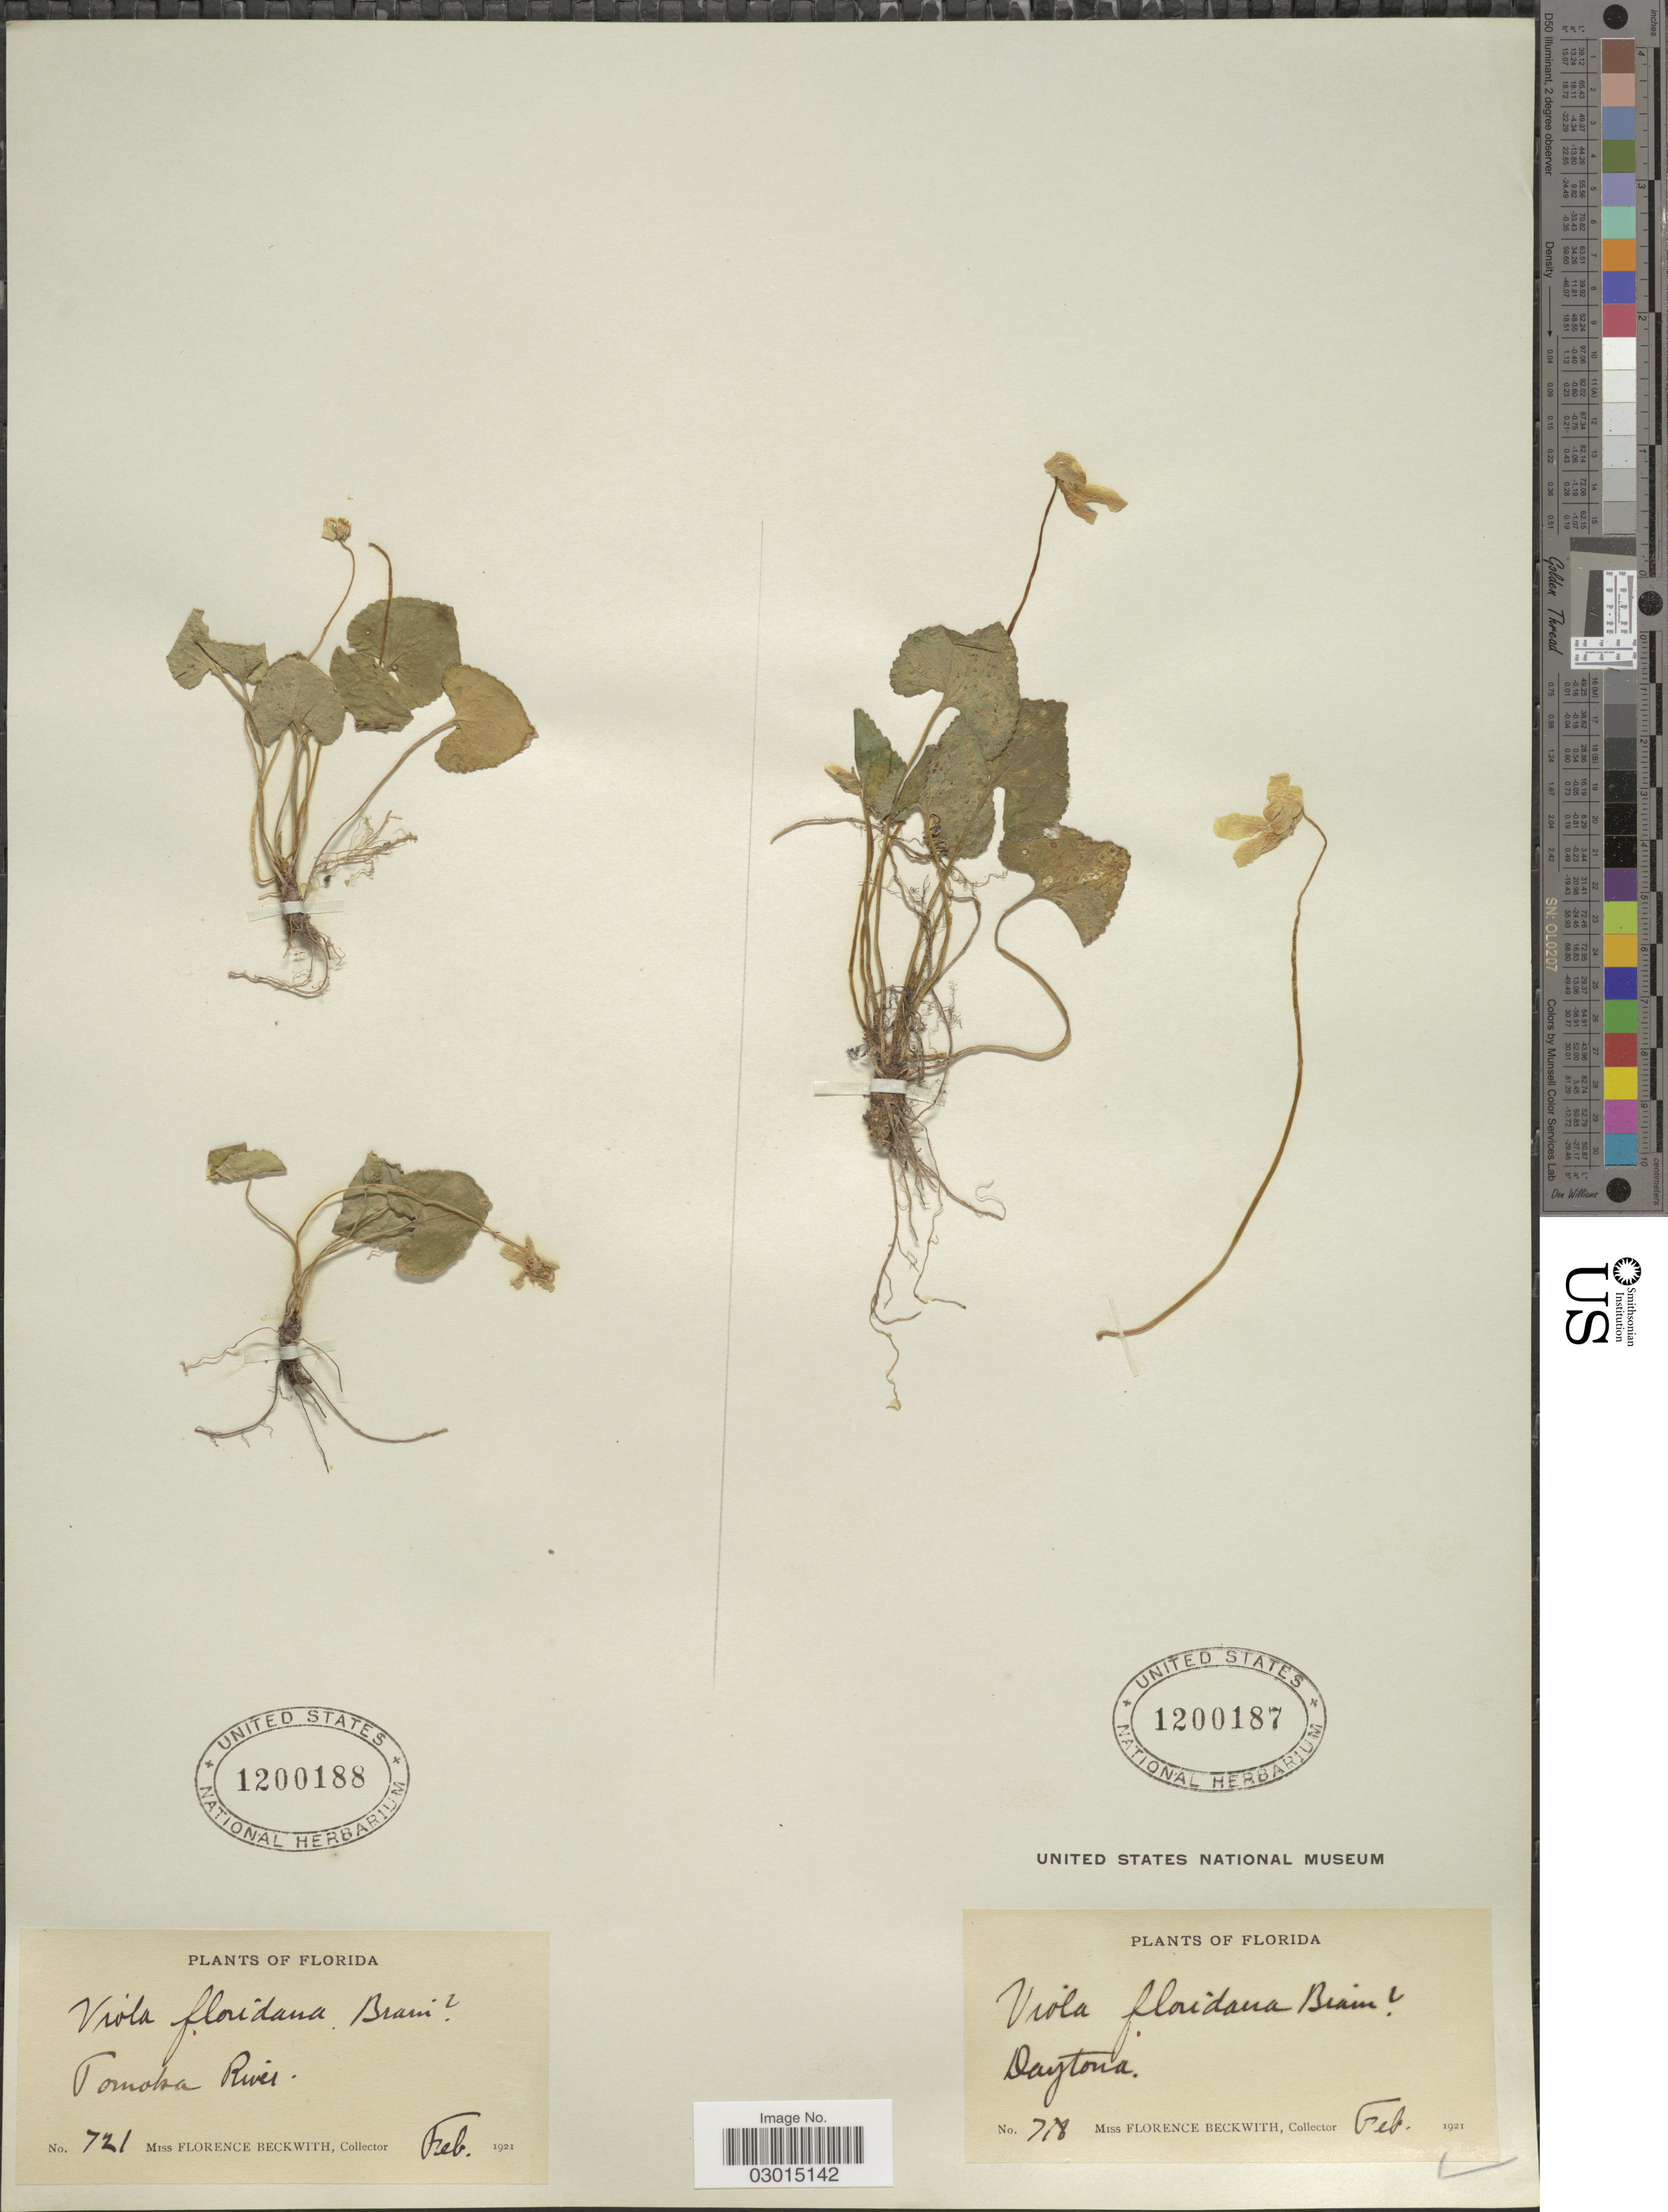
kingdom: Plantae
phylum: Tracheophyta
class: Magnoliopsida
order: Malpighiales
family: Violaceae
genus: Viola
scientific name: Viola floridana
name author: Brainerd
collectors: F. Beckwith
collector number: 718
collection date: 1921-02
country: United States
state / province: Florida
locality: Daytona.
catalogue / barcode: US 1200187